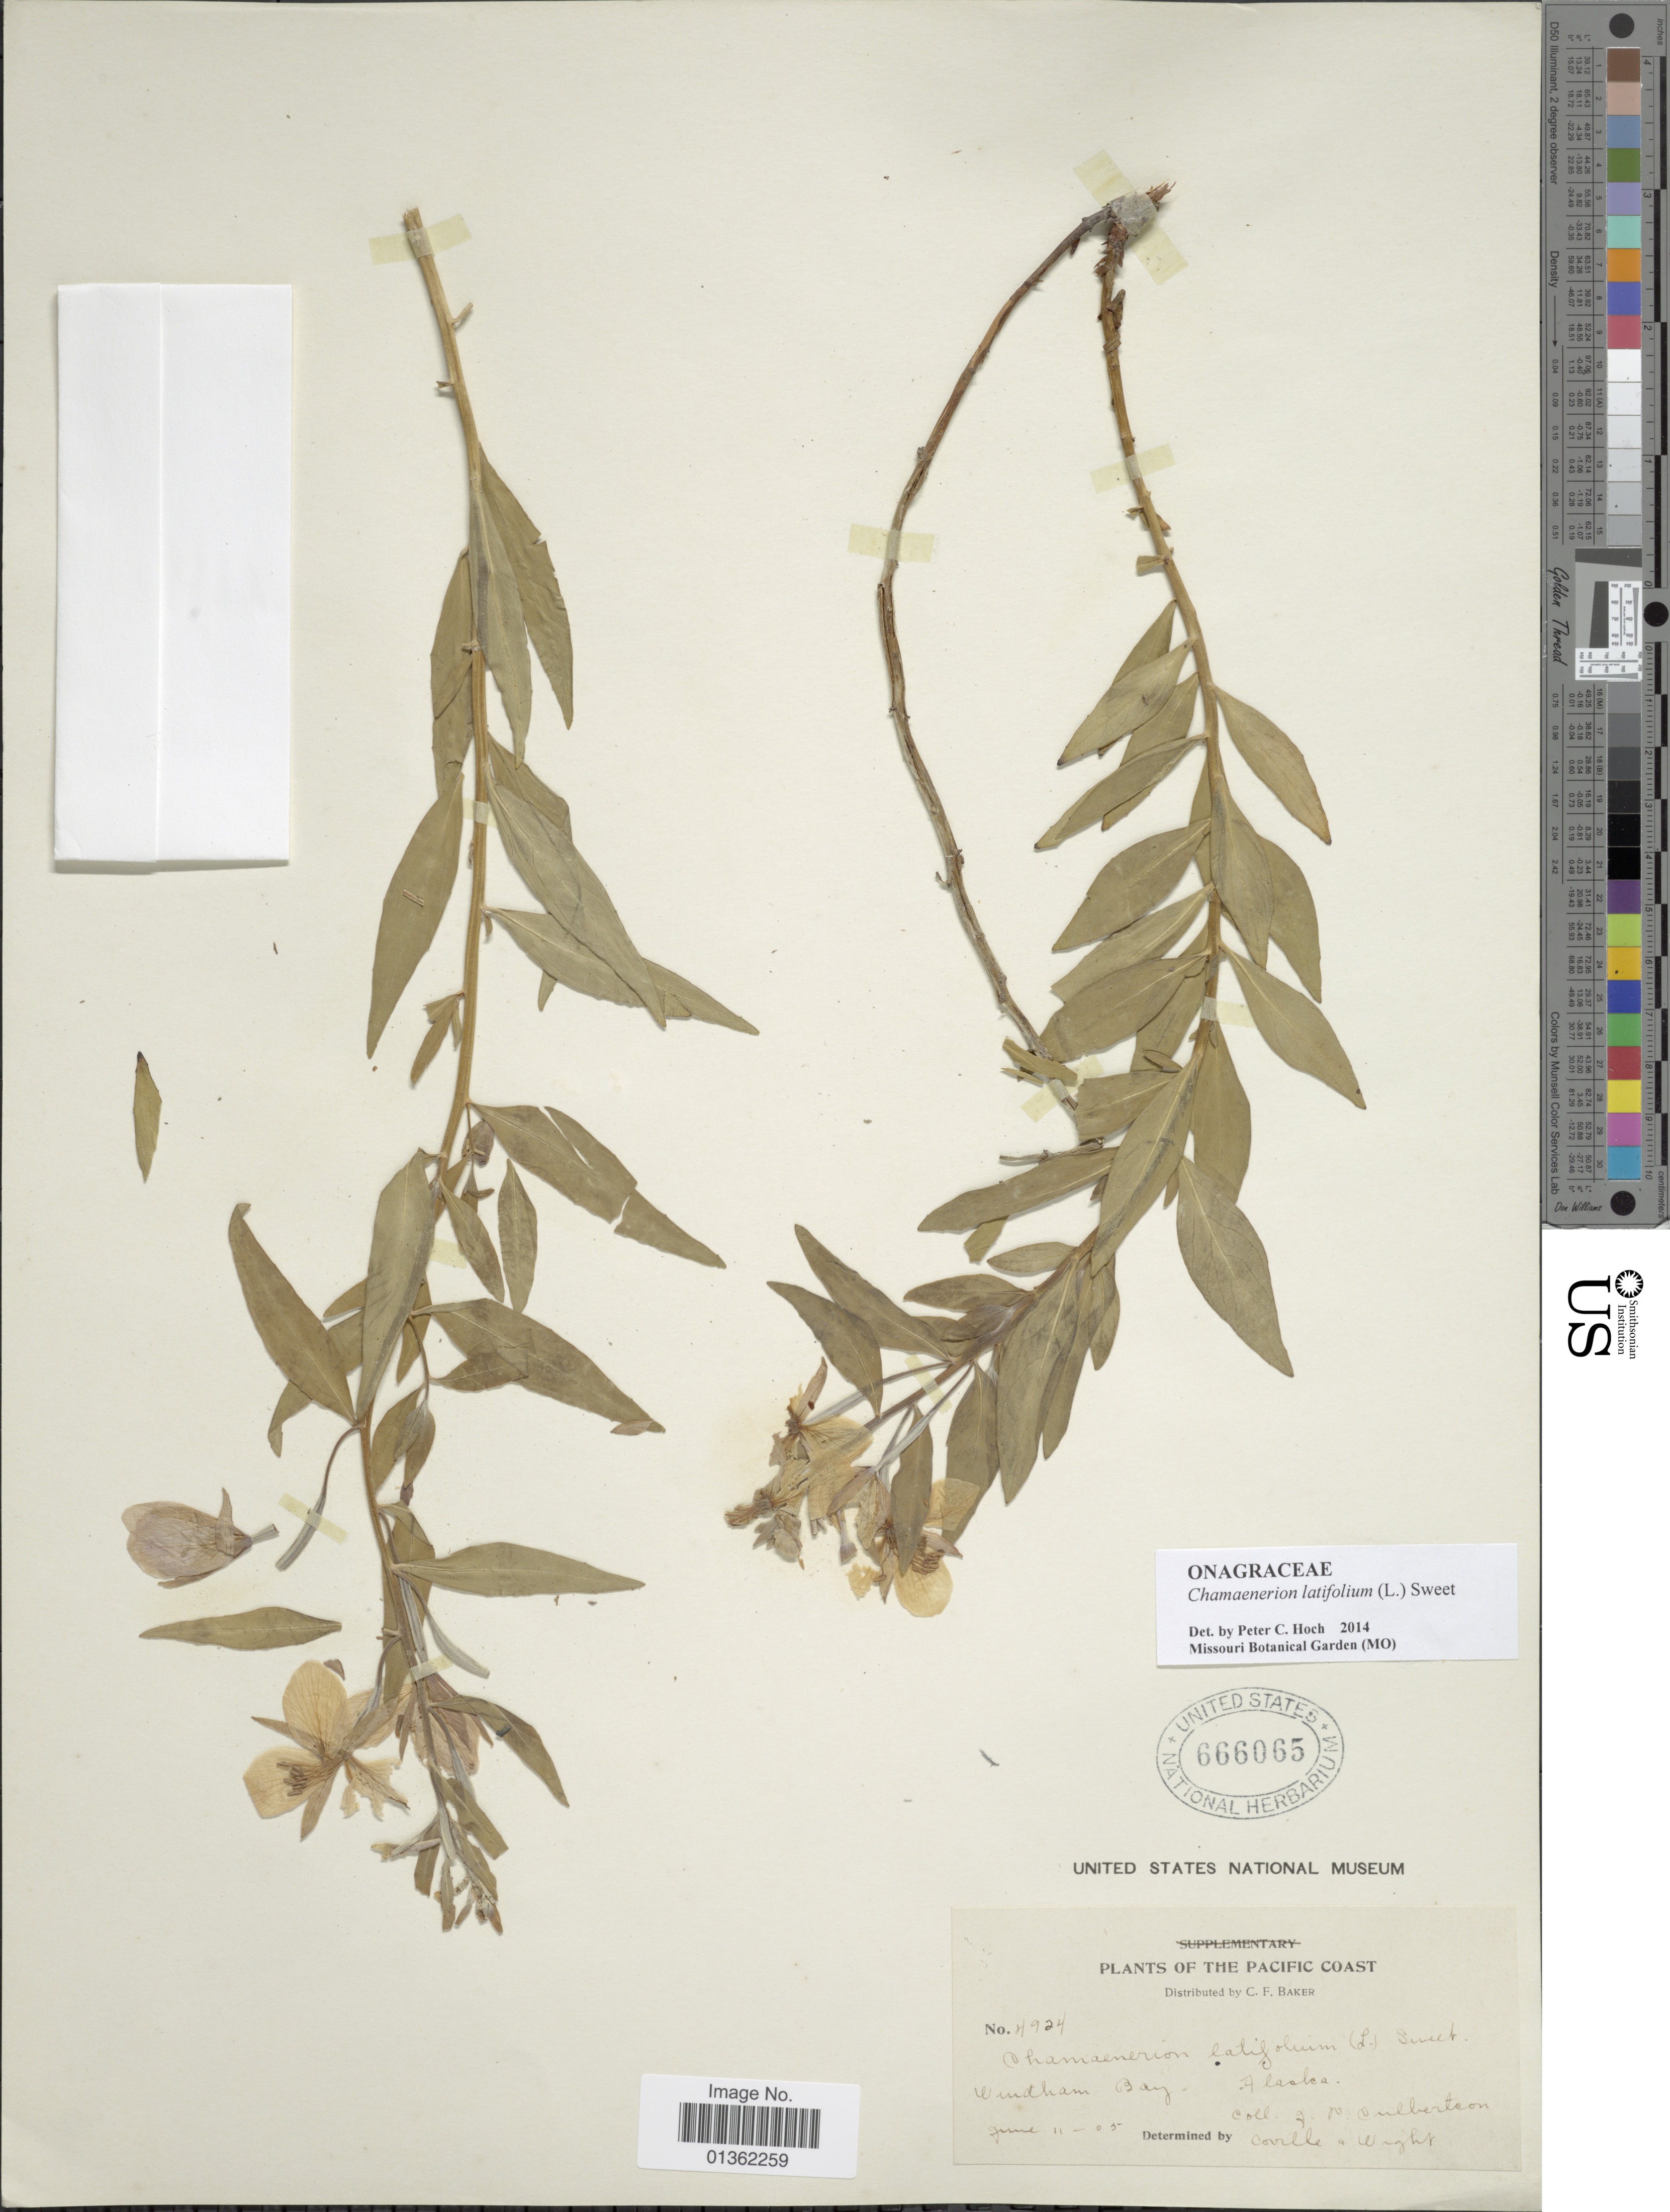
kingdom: Plantae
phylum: Tracheophyta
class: Magnoliopsida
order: Myrtales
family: Onagraceae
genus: Chamaenerion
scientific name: Chamaenerion latifolium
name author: (L.) Th. Fr. & Lange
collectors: J. Culbertson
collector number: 4924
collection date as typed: Transcribed d/m/y: 11/6/5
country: United States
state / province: Alaska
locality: Pacific Coast. Windham Bay.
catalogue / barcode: US 666065